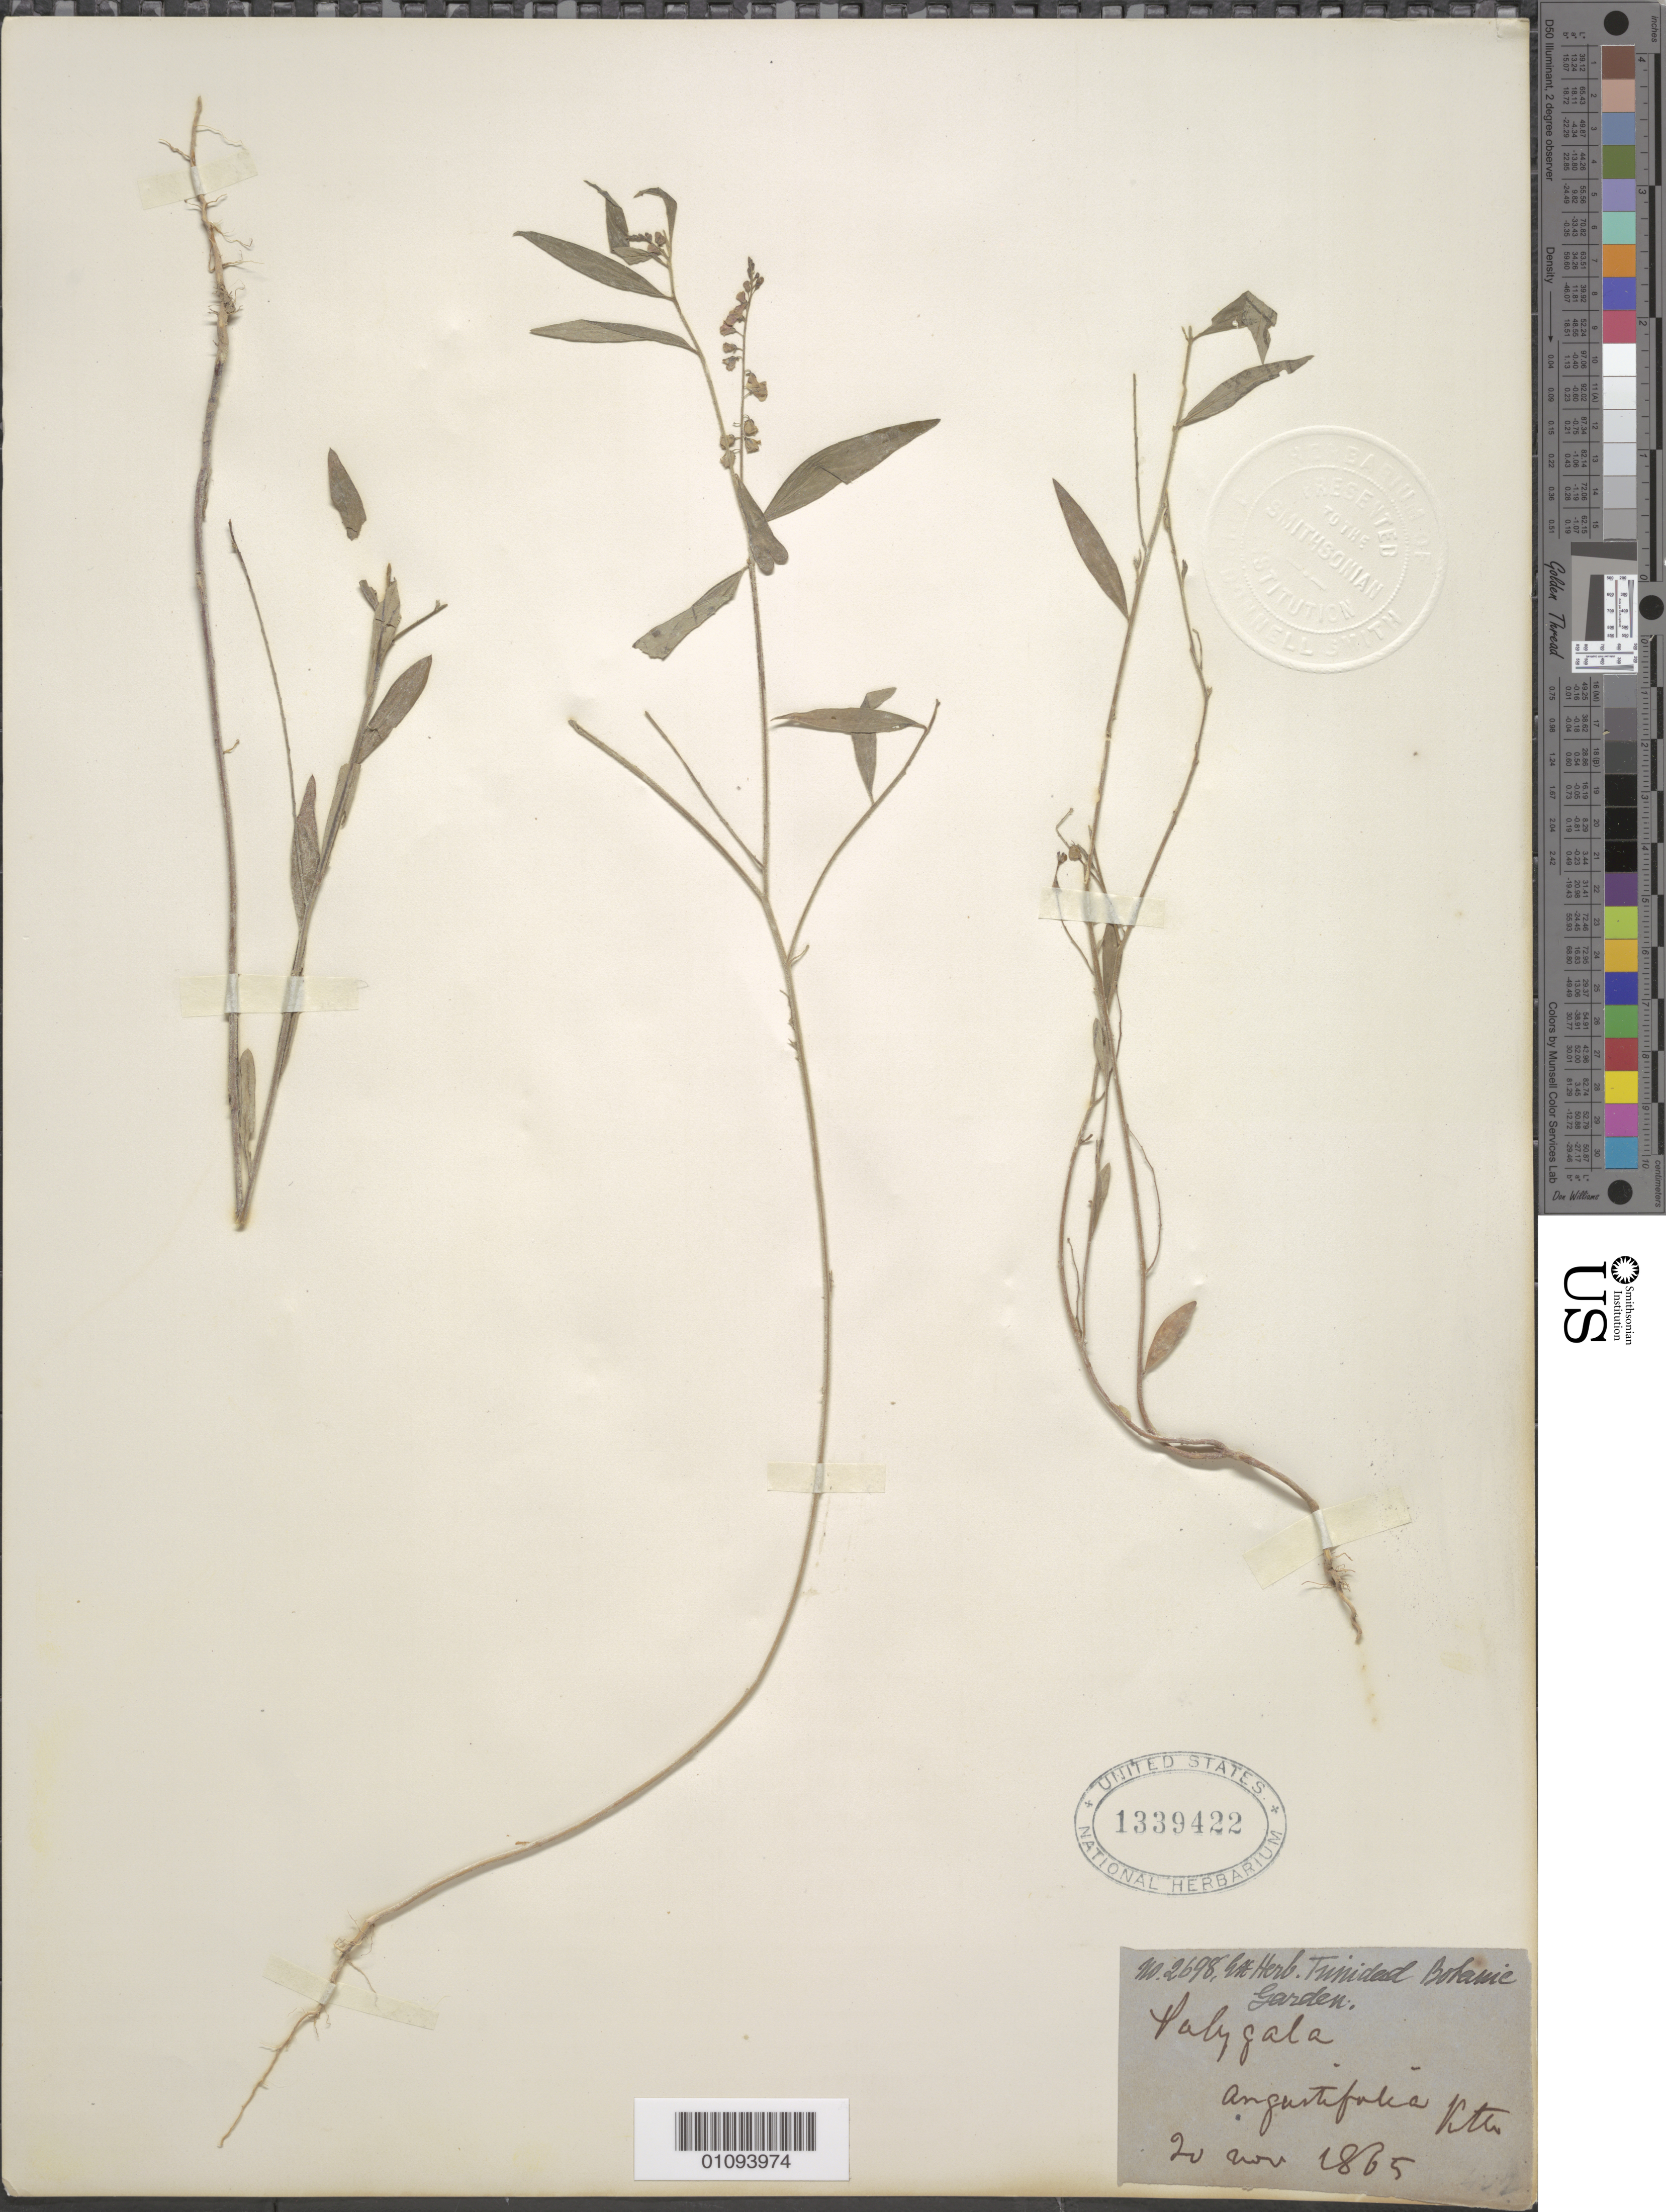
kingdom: Plantae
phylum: Tracheophyta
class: Magnoliopsida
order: Fabales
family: Polygalaceae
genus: Asemeia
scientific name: Asemeia violacea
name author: (Aubl.) J.F.B. Pastore & J.R. Abbott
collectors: ex herb. Bot. Gard. Trinidad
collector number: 2698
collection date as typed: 20 Nov 1865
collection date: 1865-11-20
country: Trinidad and Tobago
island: Trinidad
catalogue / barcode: US 1339422